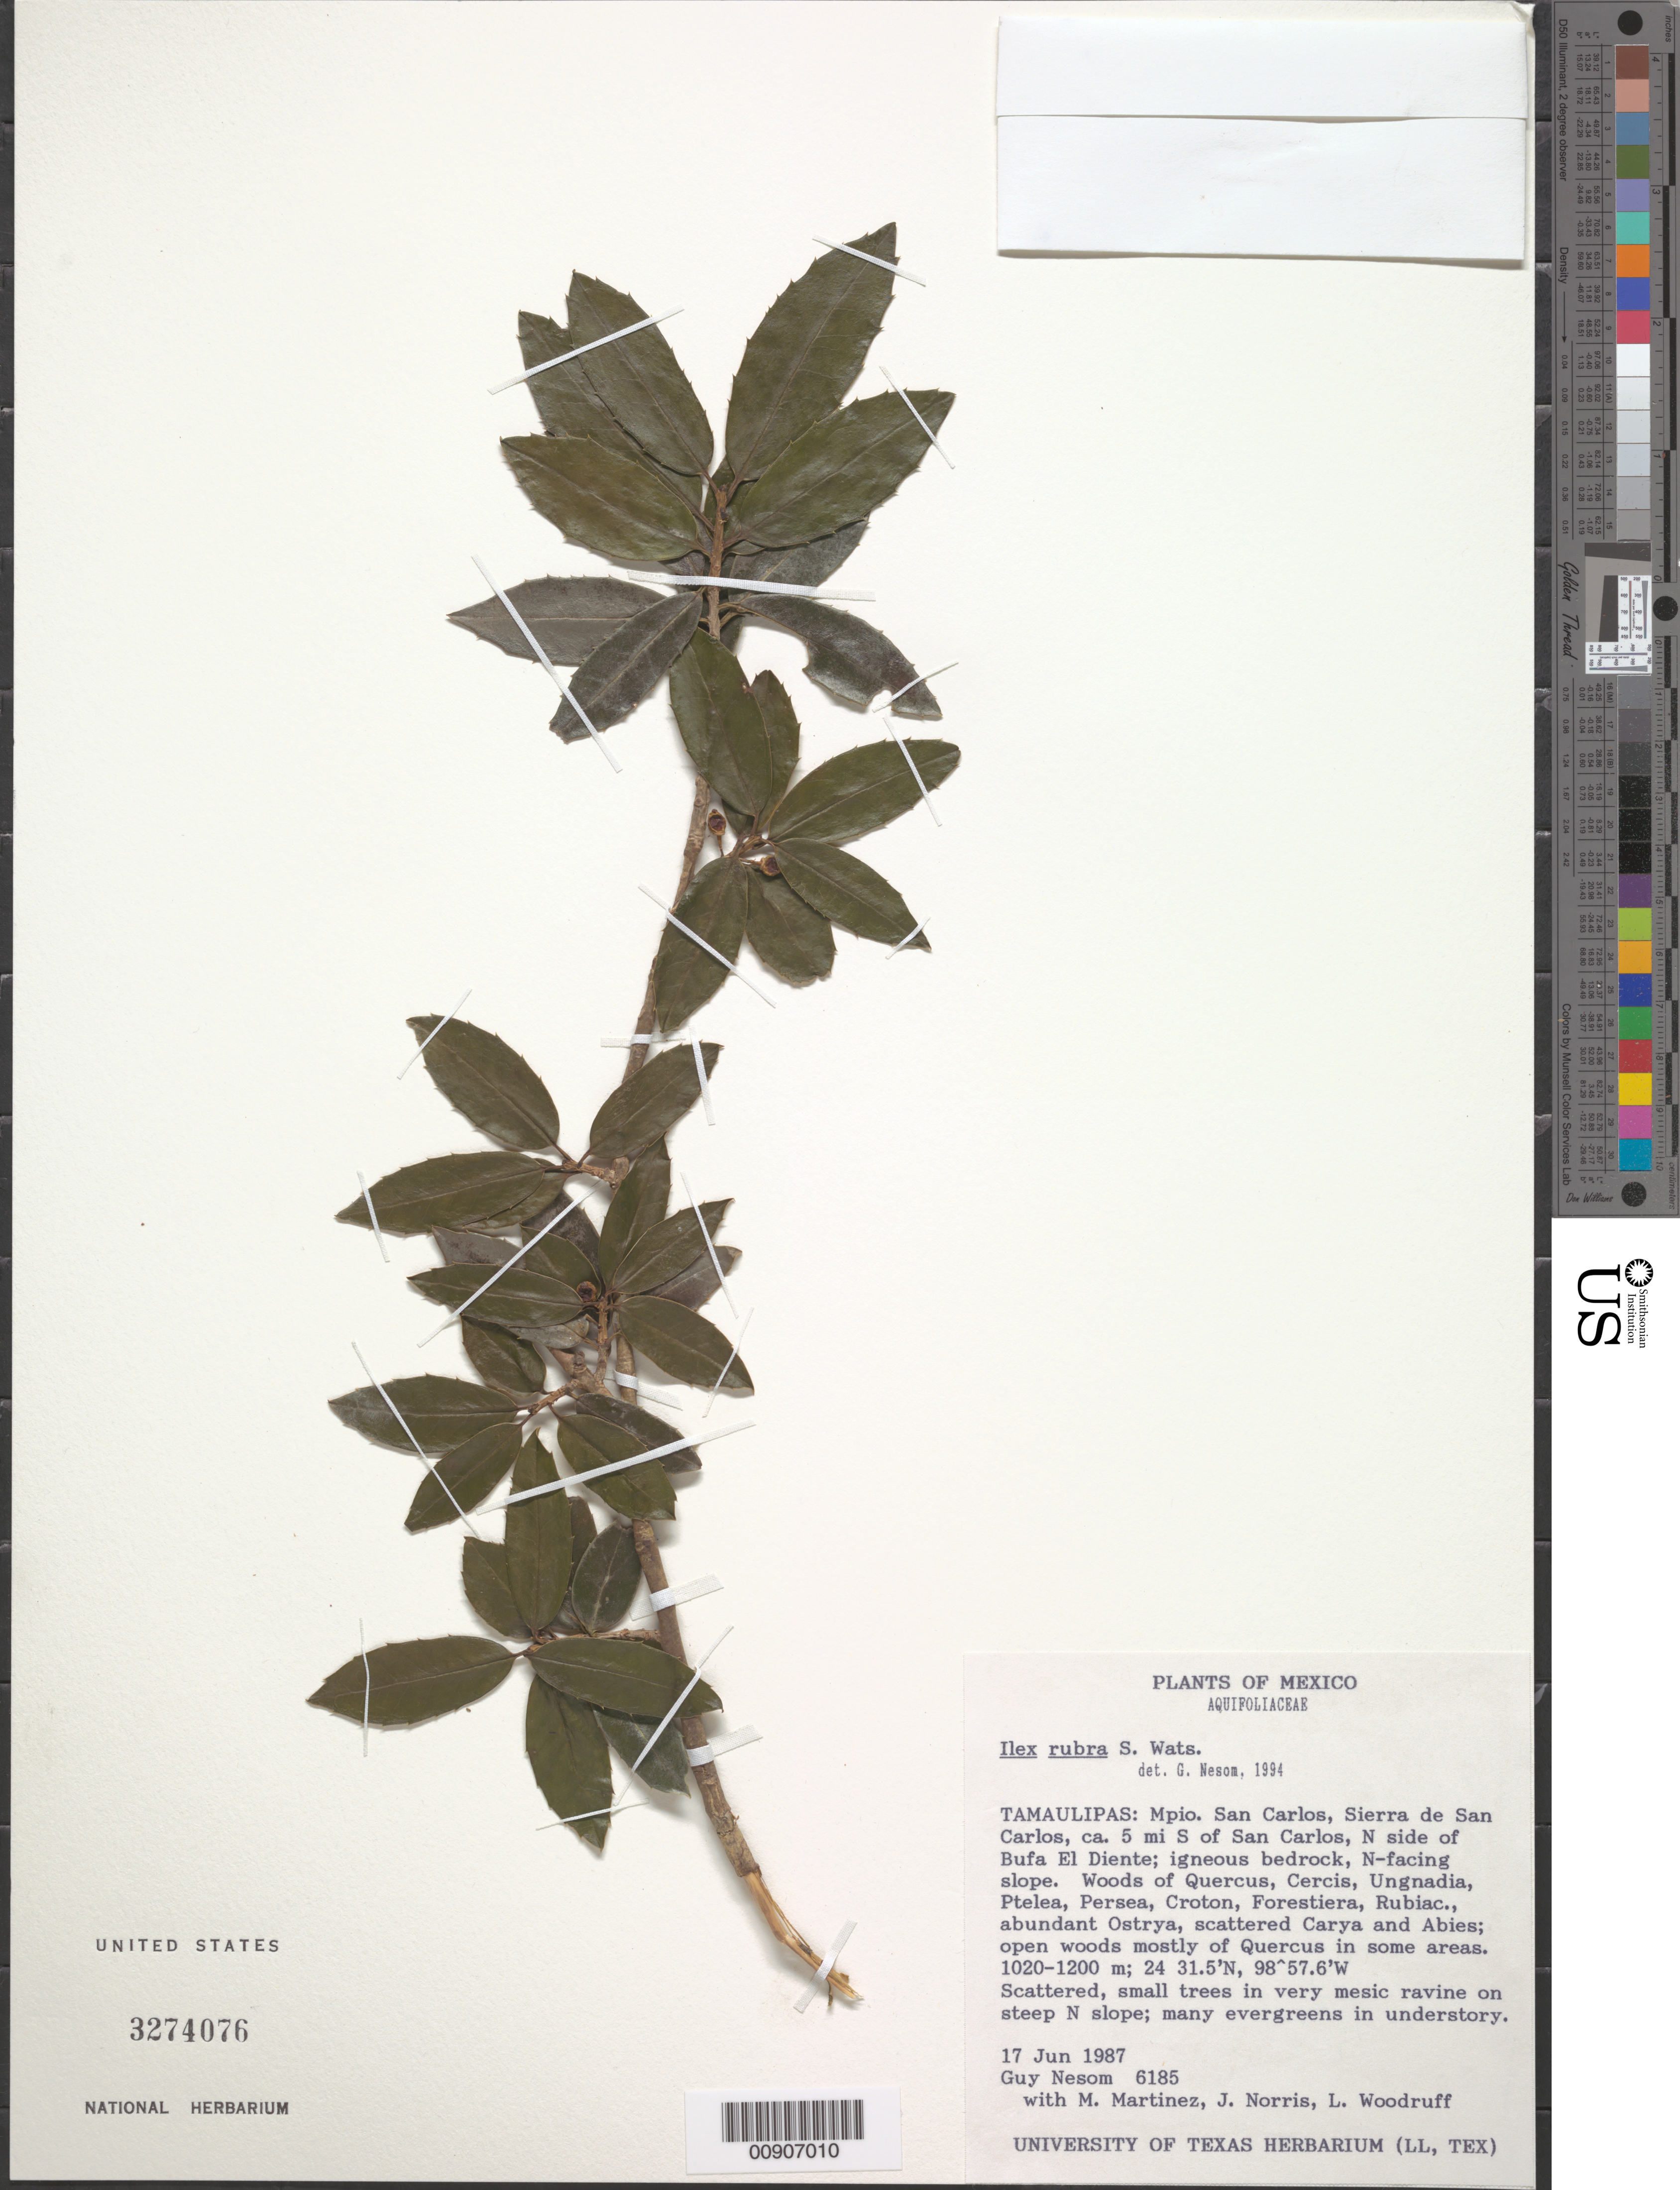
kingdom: Plantae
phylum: Tracheophyta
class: Magnoliopsida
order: Aquifoliales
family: Aquifoliaceae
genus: Ilex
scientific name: Ilex rubra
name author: S. Watson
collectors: G. L. Nesom, M. Martinez, J. Norris & L. Woodruff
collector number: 6185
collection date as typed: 17 Jun 1987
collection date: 1987-06-17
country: Mexico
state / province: Tamaulipas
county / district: San Carlos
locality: Tamaulipas: Mpio. San Carlos, Sierra de San Carlos, ca. 5 mi. S of San Carlos, N side of Bufa El Diente; igneous bedrock, N-facing slope.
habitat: In very mesic ravine on steep N slope; many evergreens in understory. Woods of Quercus, Cercis, Ungnadia, Ptelea,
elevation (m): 1200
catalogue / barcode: US 3274076